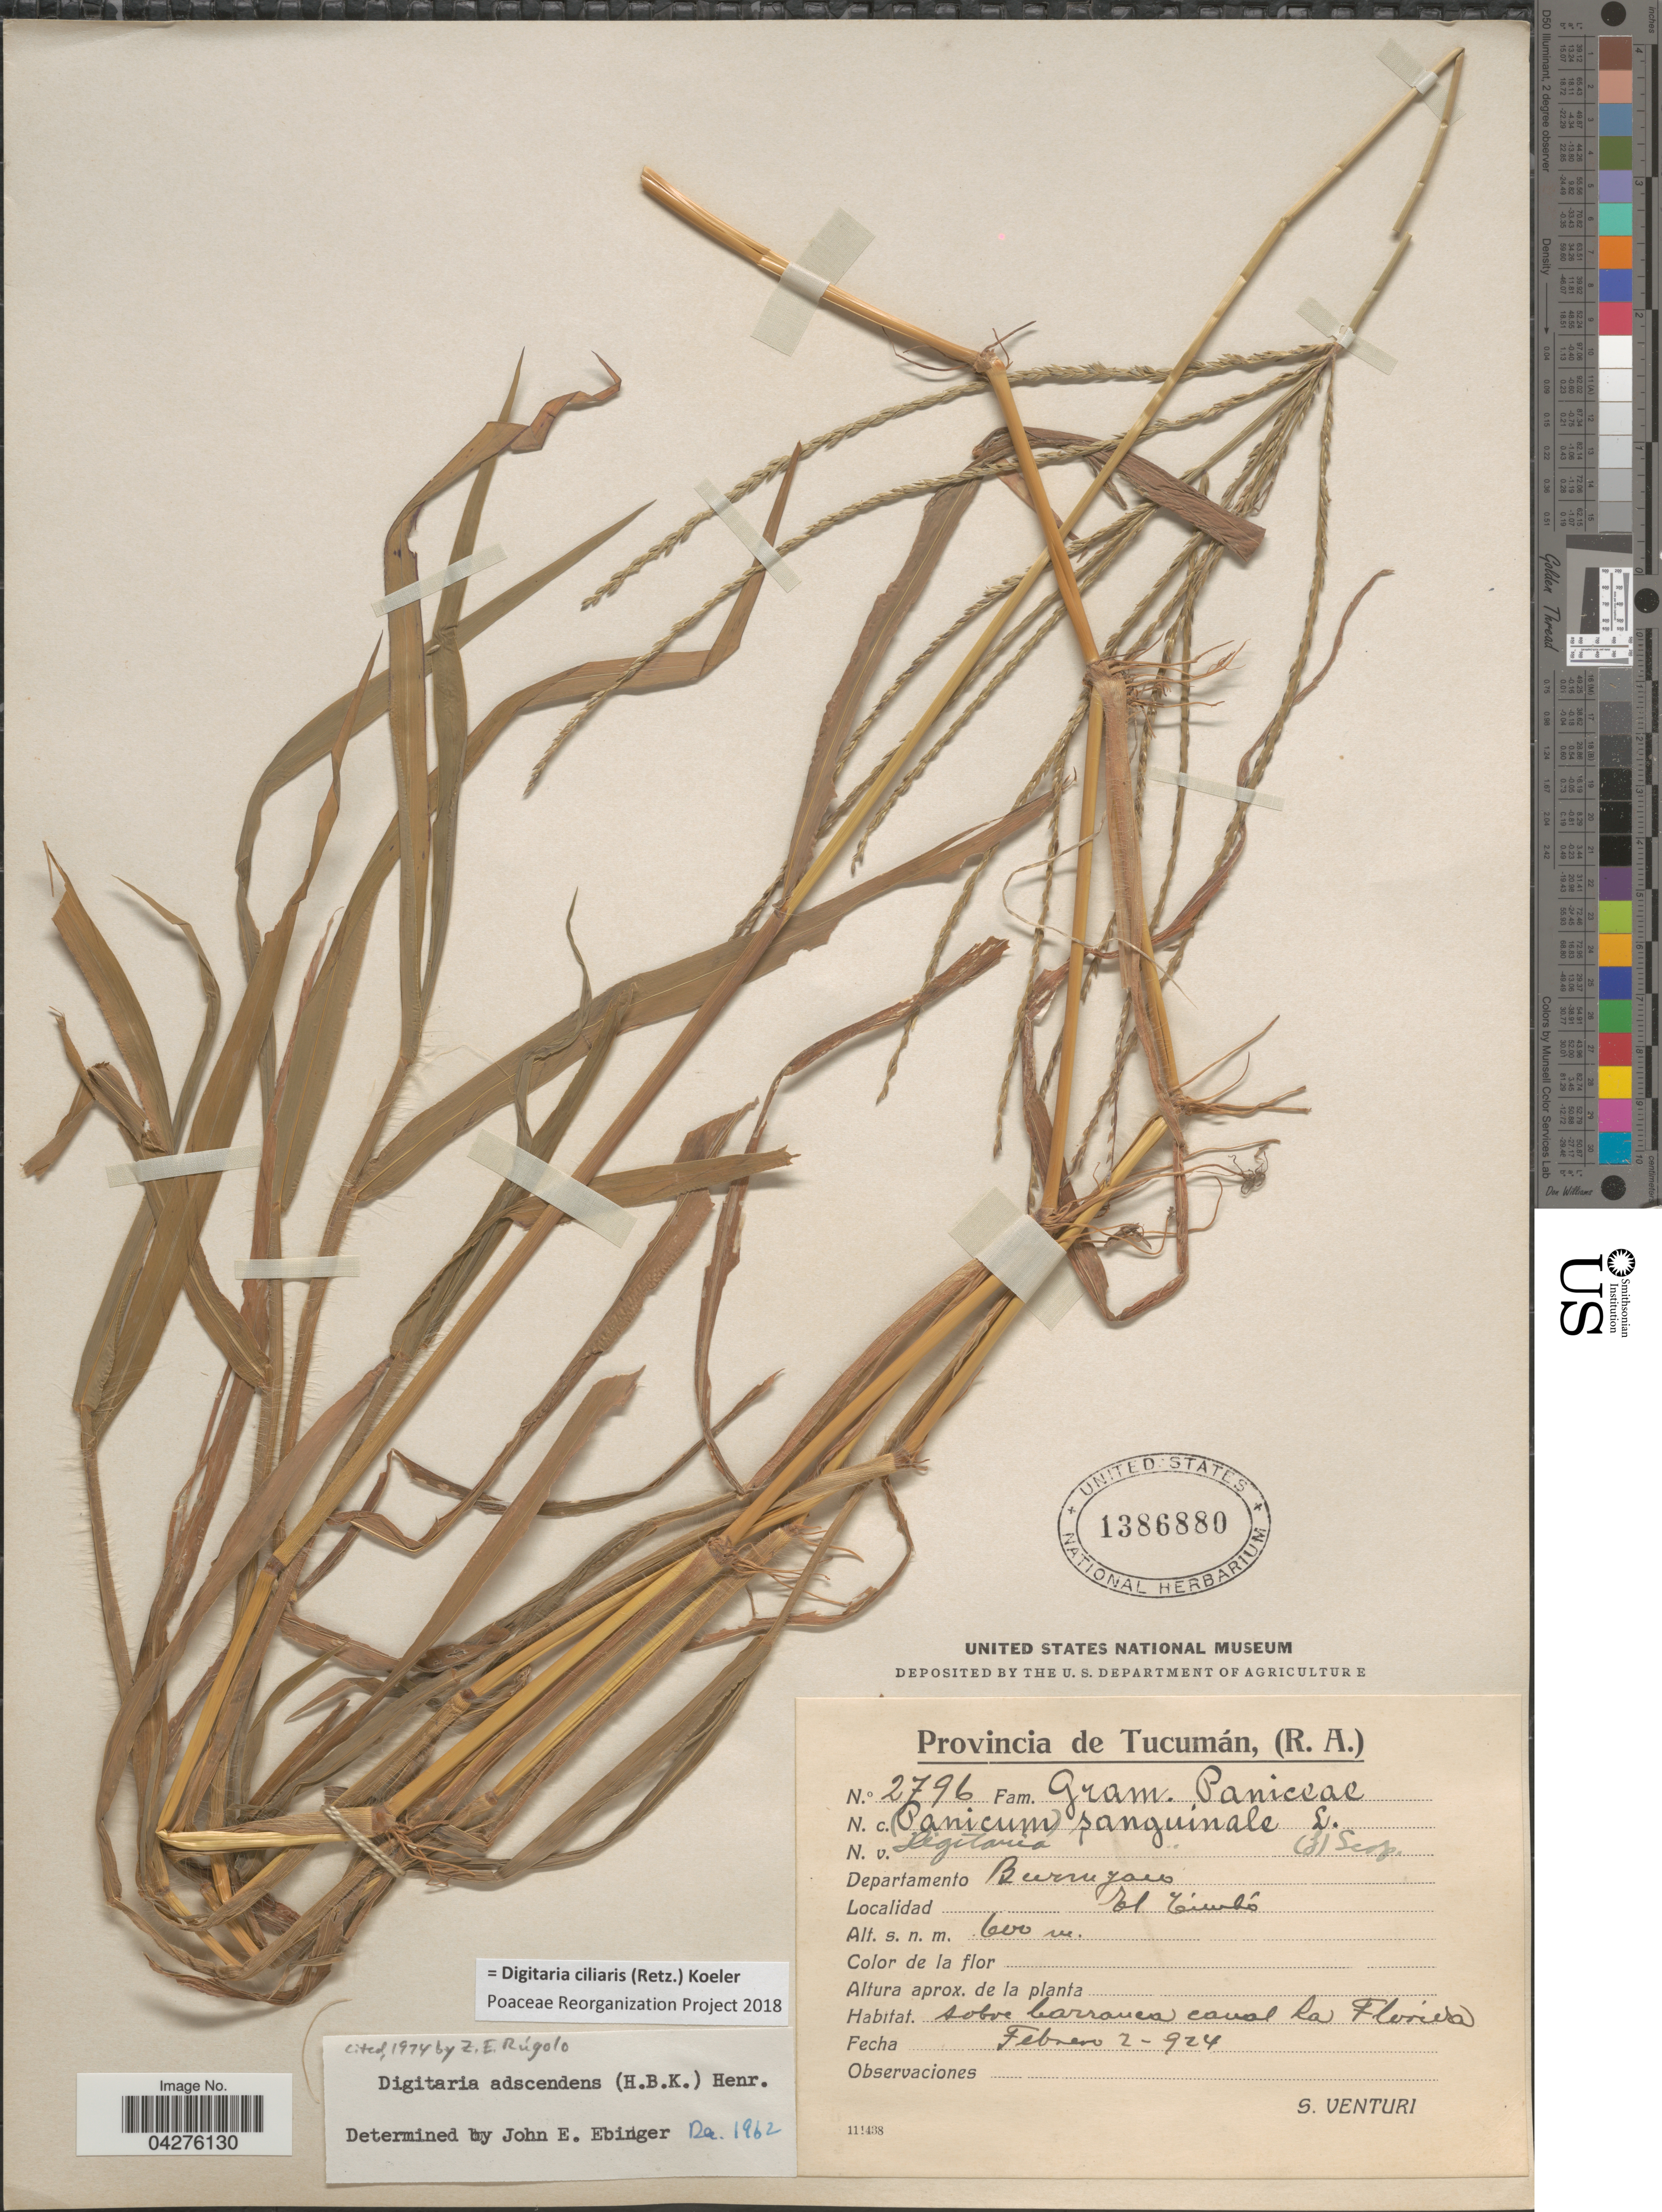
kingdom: Plantae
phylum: Tracheophyta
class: Liliopsida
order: Poales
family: Poaceae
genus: Digitaria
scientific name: Digitaria ciliaris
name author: (Retz.) Koeler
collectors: S. Venturi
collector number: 2796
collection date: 1924-02-02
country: Argentina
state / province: Tucuman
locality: Departamento Burruyacú. El Timbó.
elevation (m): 600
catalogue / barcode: US 1386880